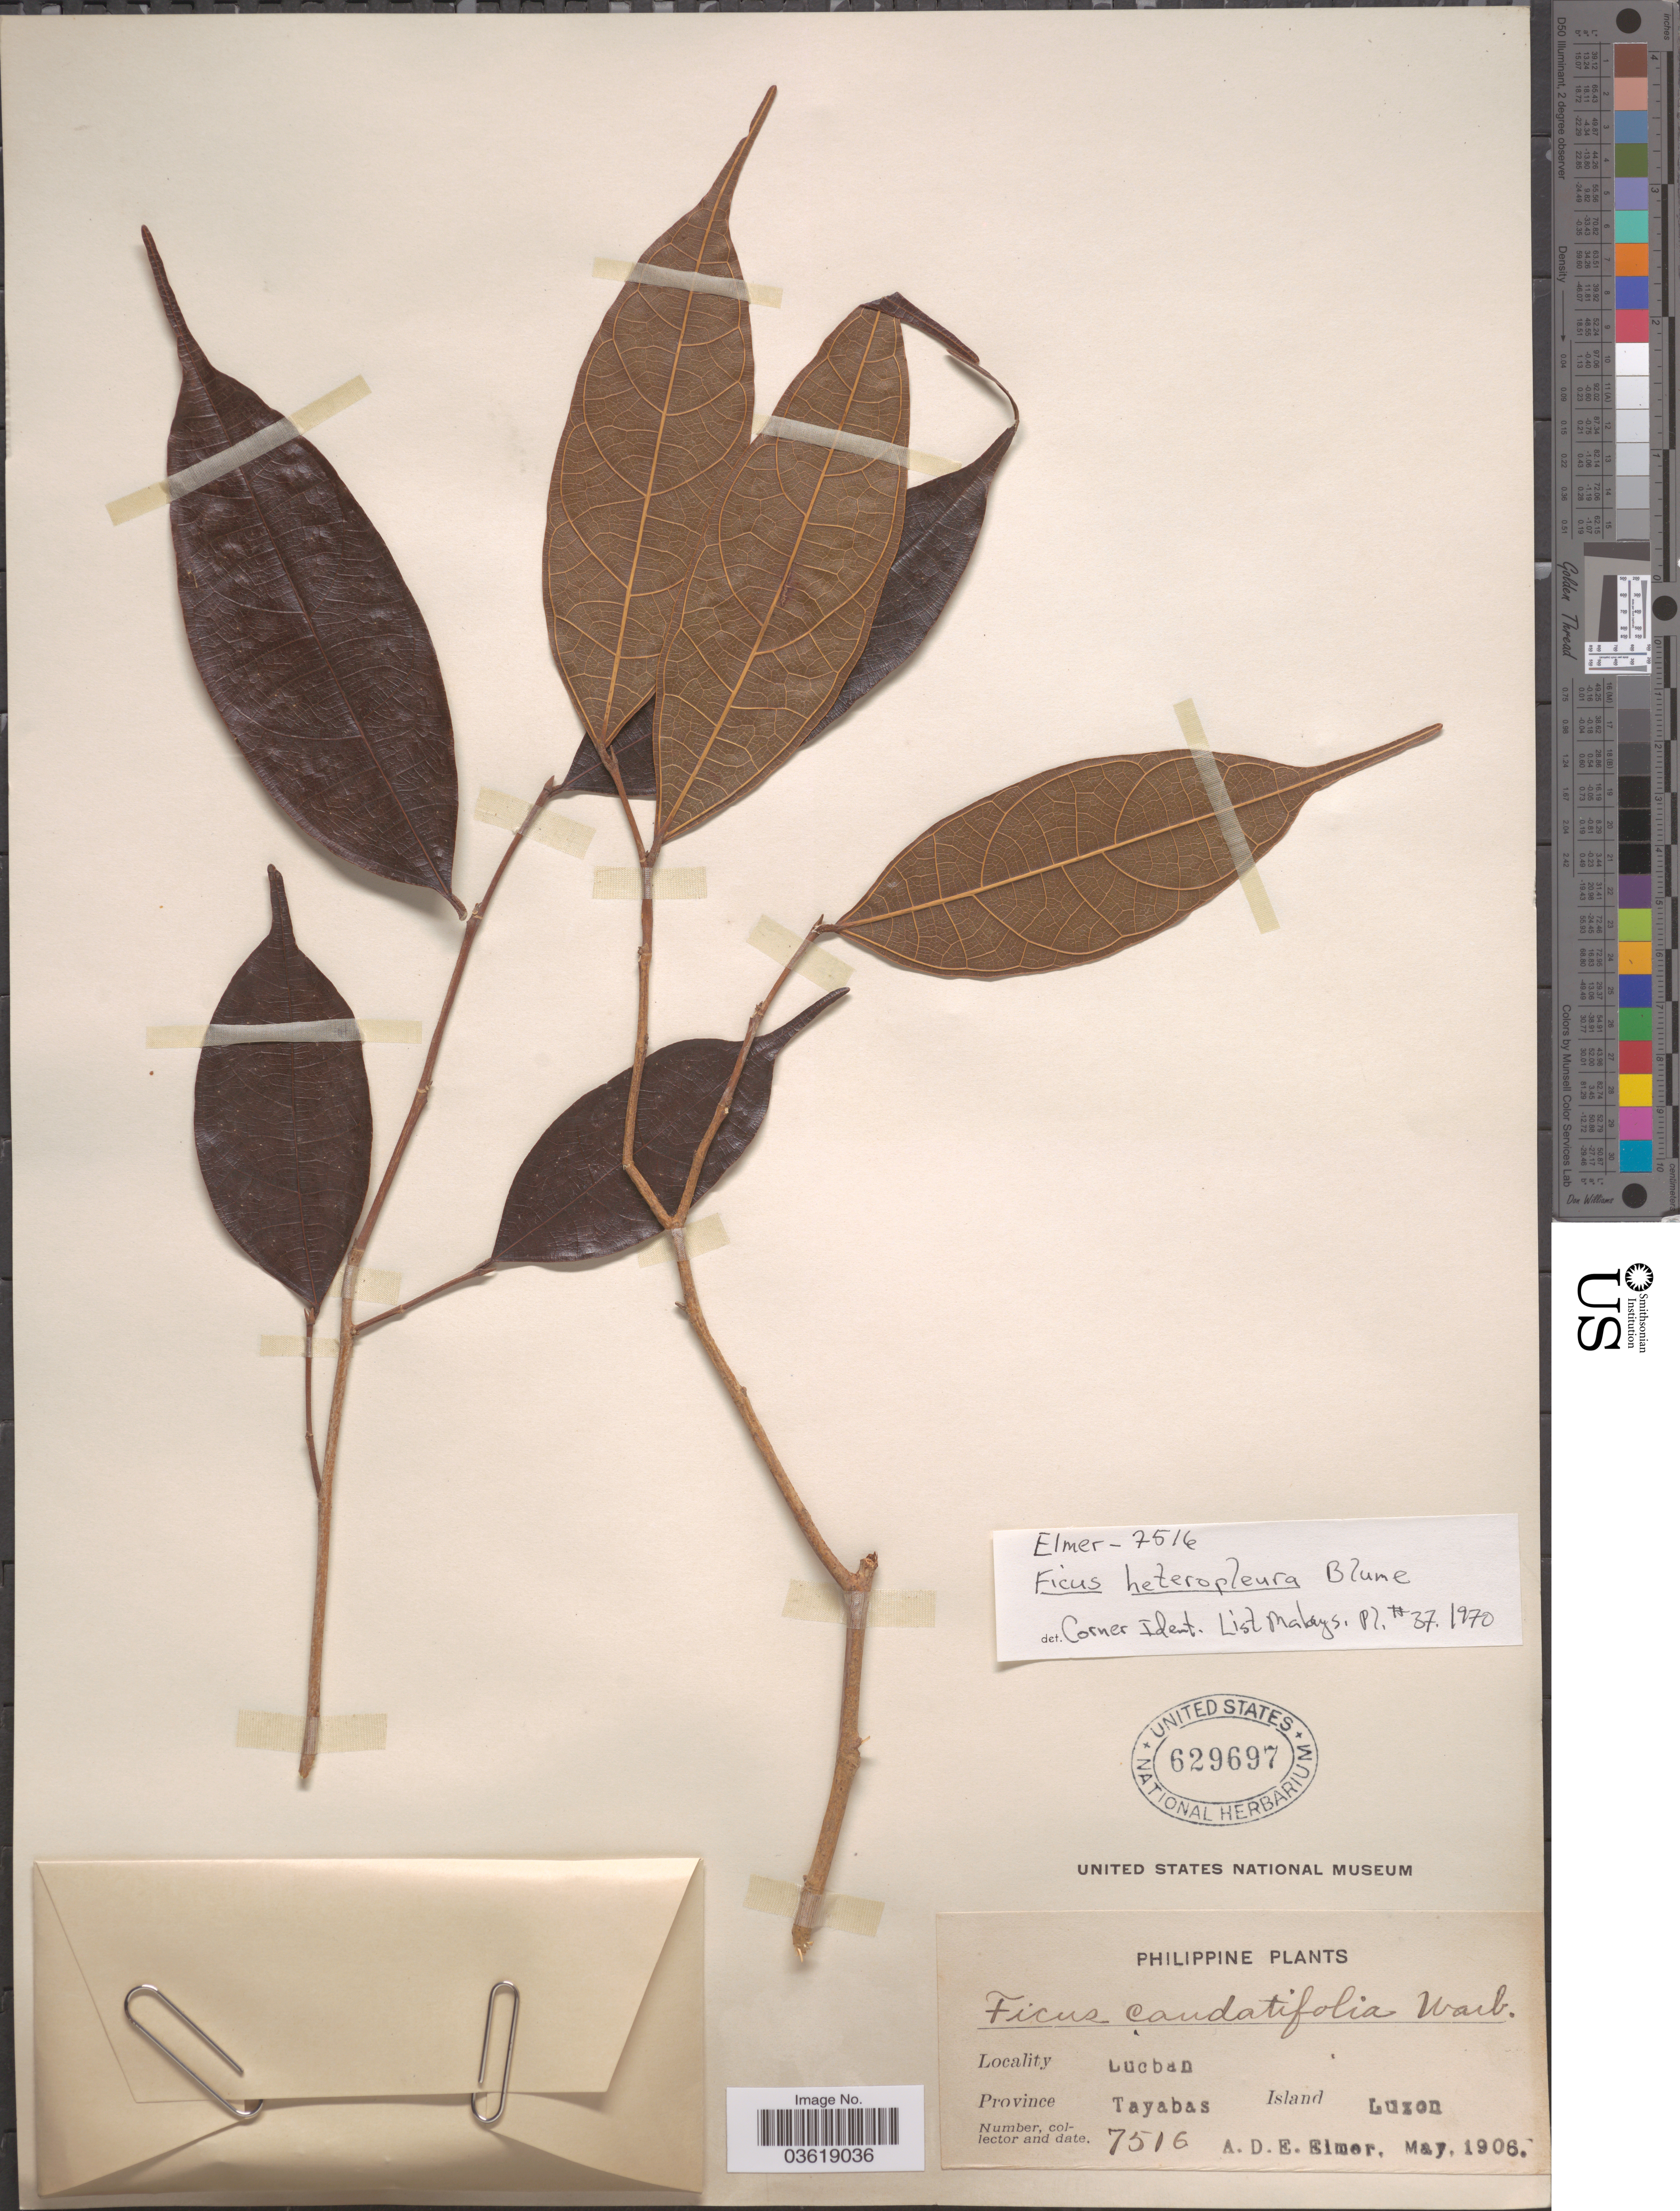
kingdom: Plantae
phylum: Tracheophyta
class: Magnoliopsida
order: Rosales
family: Moraceae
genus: Ficus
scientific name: Ficus heteropleura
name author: Blume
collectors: A. D. E. Elmer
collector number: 7516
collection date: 1906-05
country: Philippines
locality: Philippine. Lucban. Province Tayabas. Island Luzon.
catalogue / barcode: US 629697